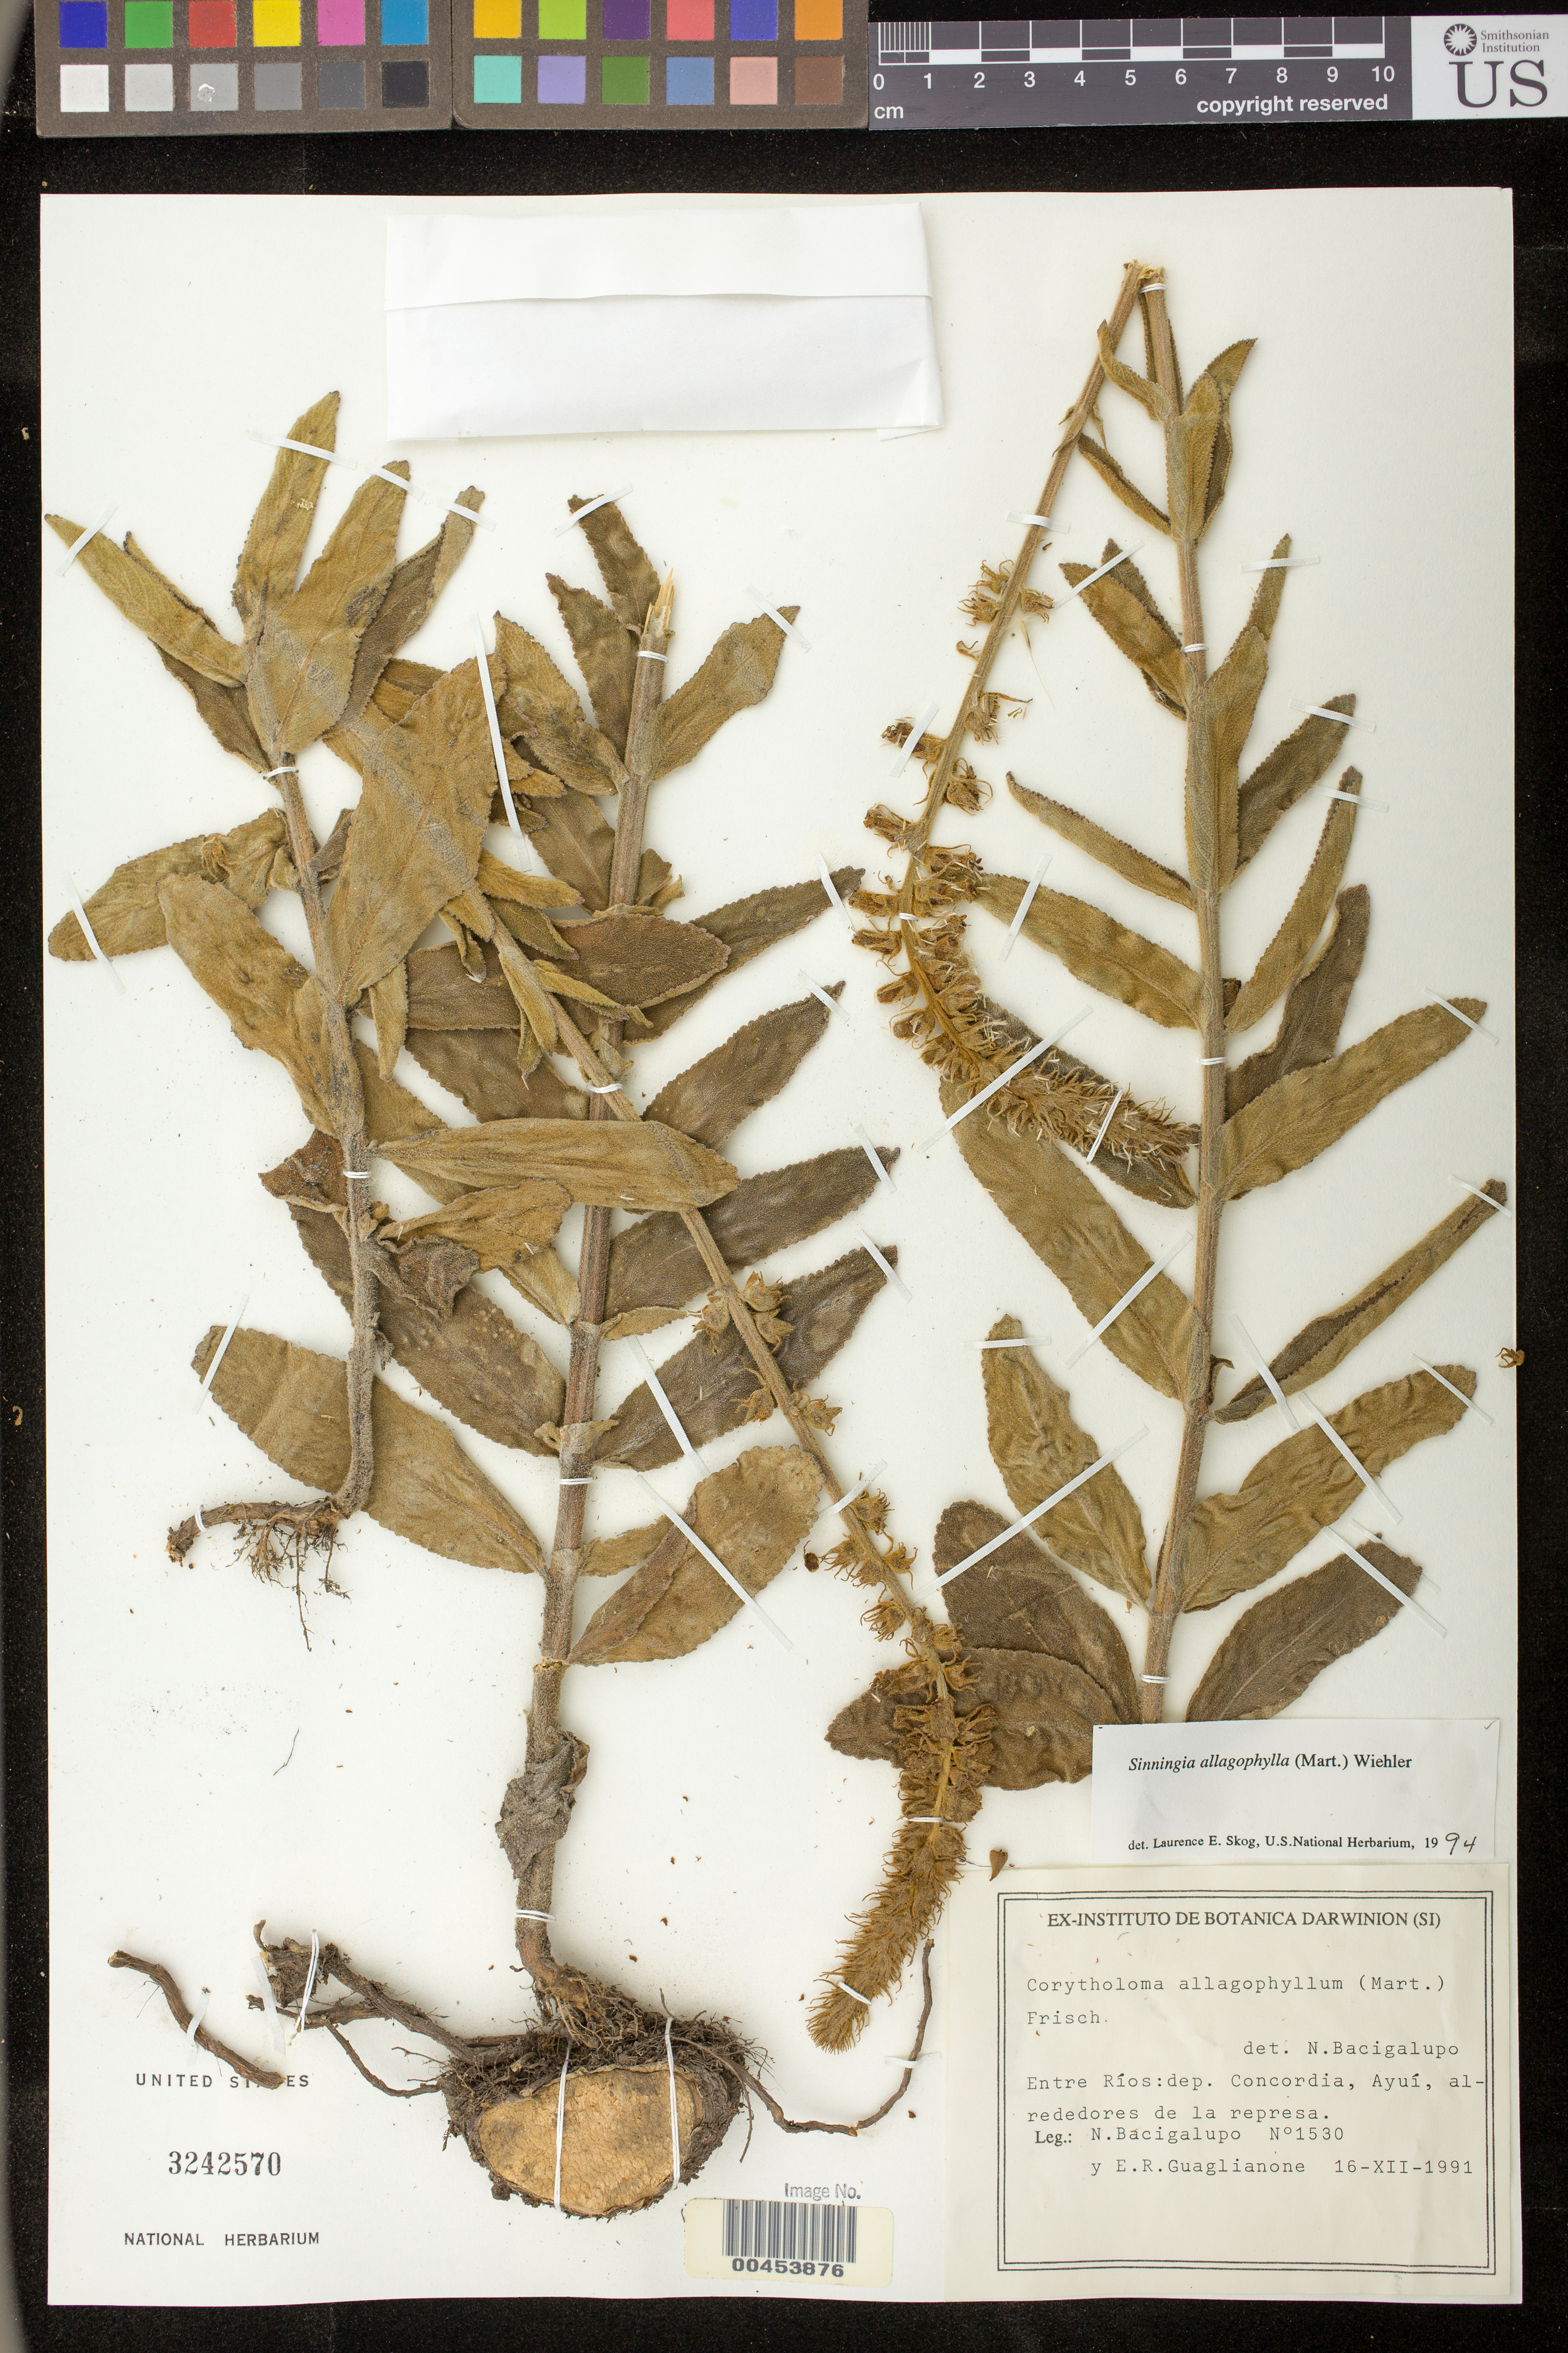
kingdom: Plantae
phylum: Tracheophyta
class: Magnoliopsida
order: Lamiales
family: Gesneriaceae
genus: Sinningia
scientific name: Sinningia allagophylla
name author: (Mart.) Wiehler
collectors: N. M. Bacigalupo & E. R. Guaglianone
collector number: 1530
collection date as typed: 16 Dec 1991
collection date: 1991-12-16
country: Argentina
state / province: Entre Ríos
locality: Ríos, Concordia, Ayui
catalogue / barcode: US 3242570